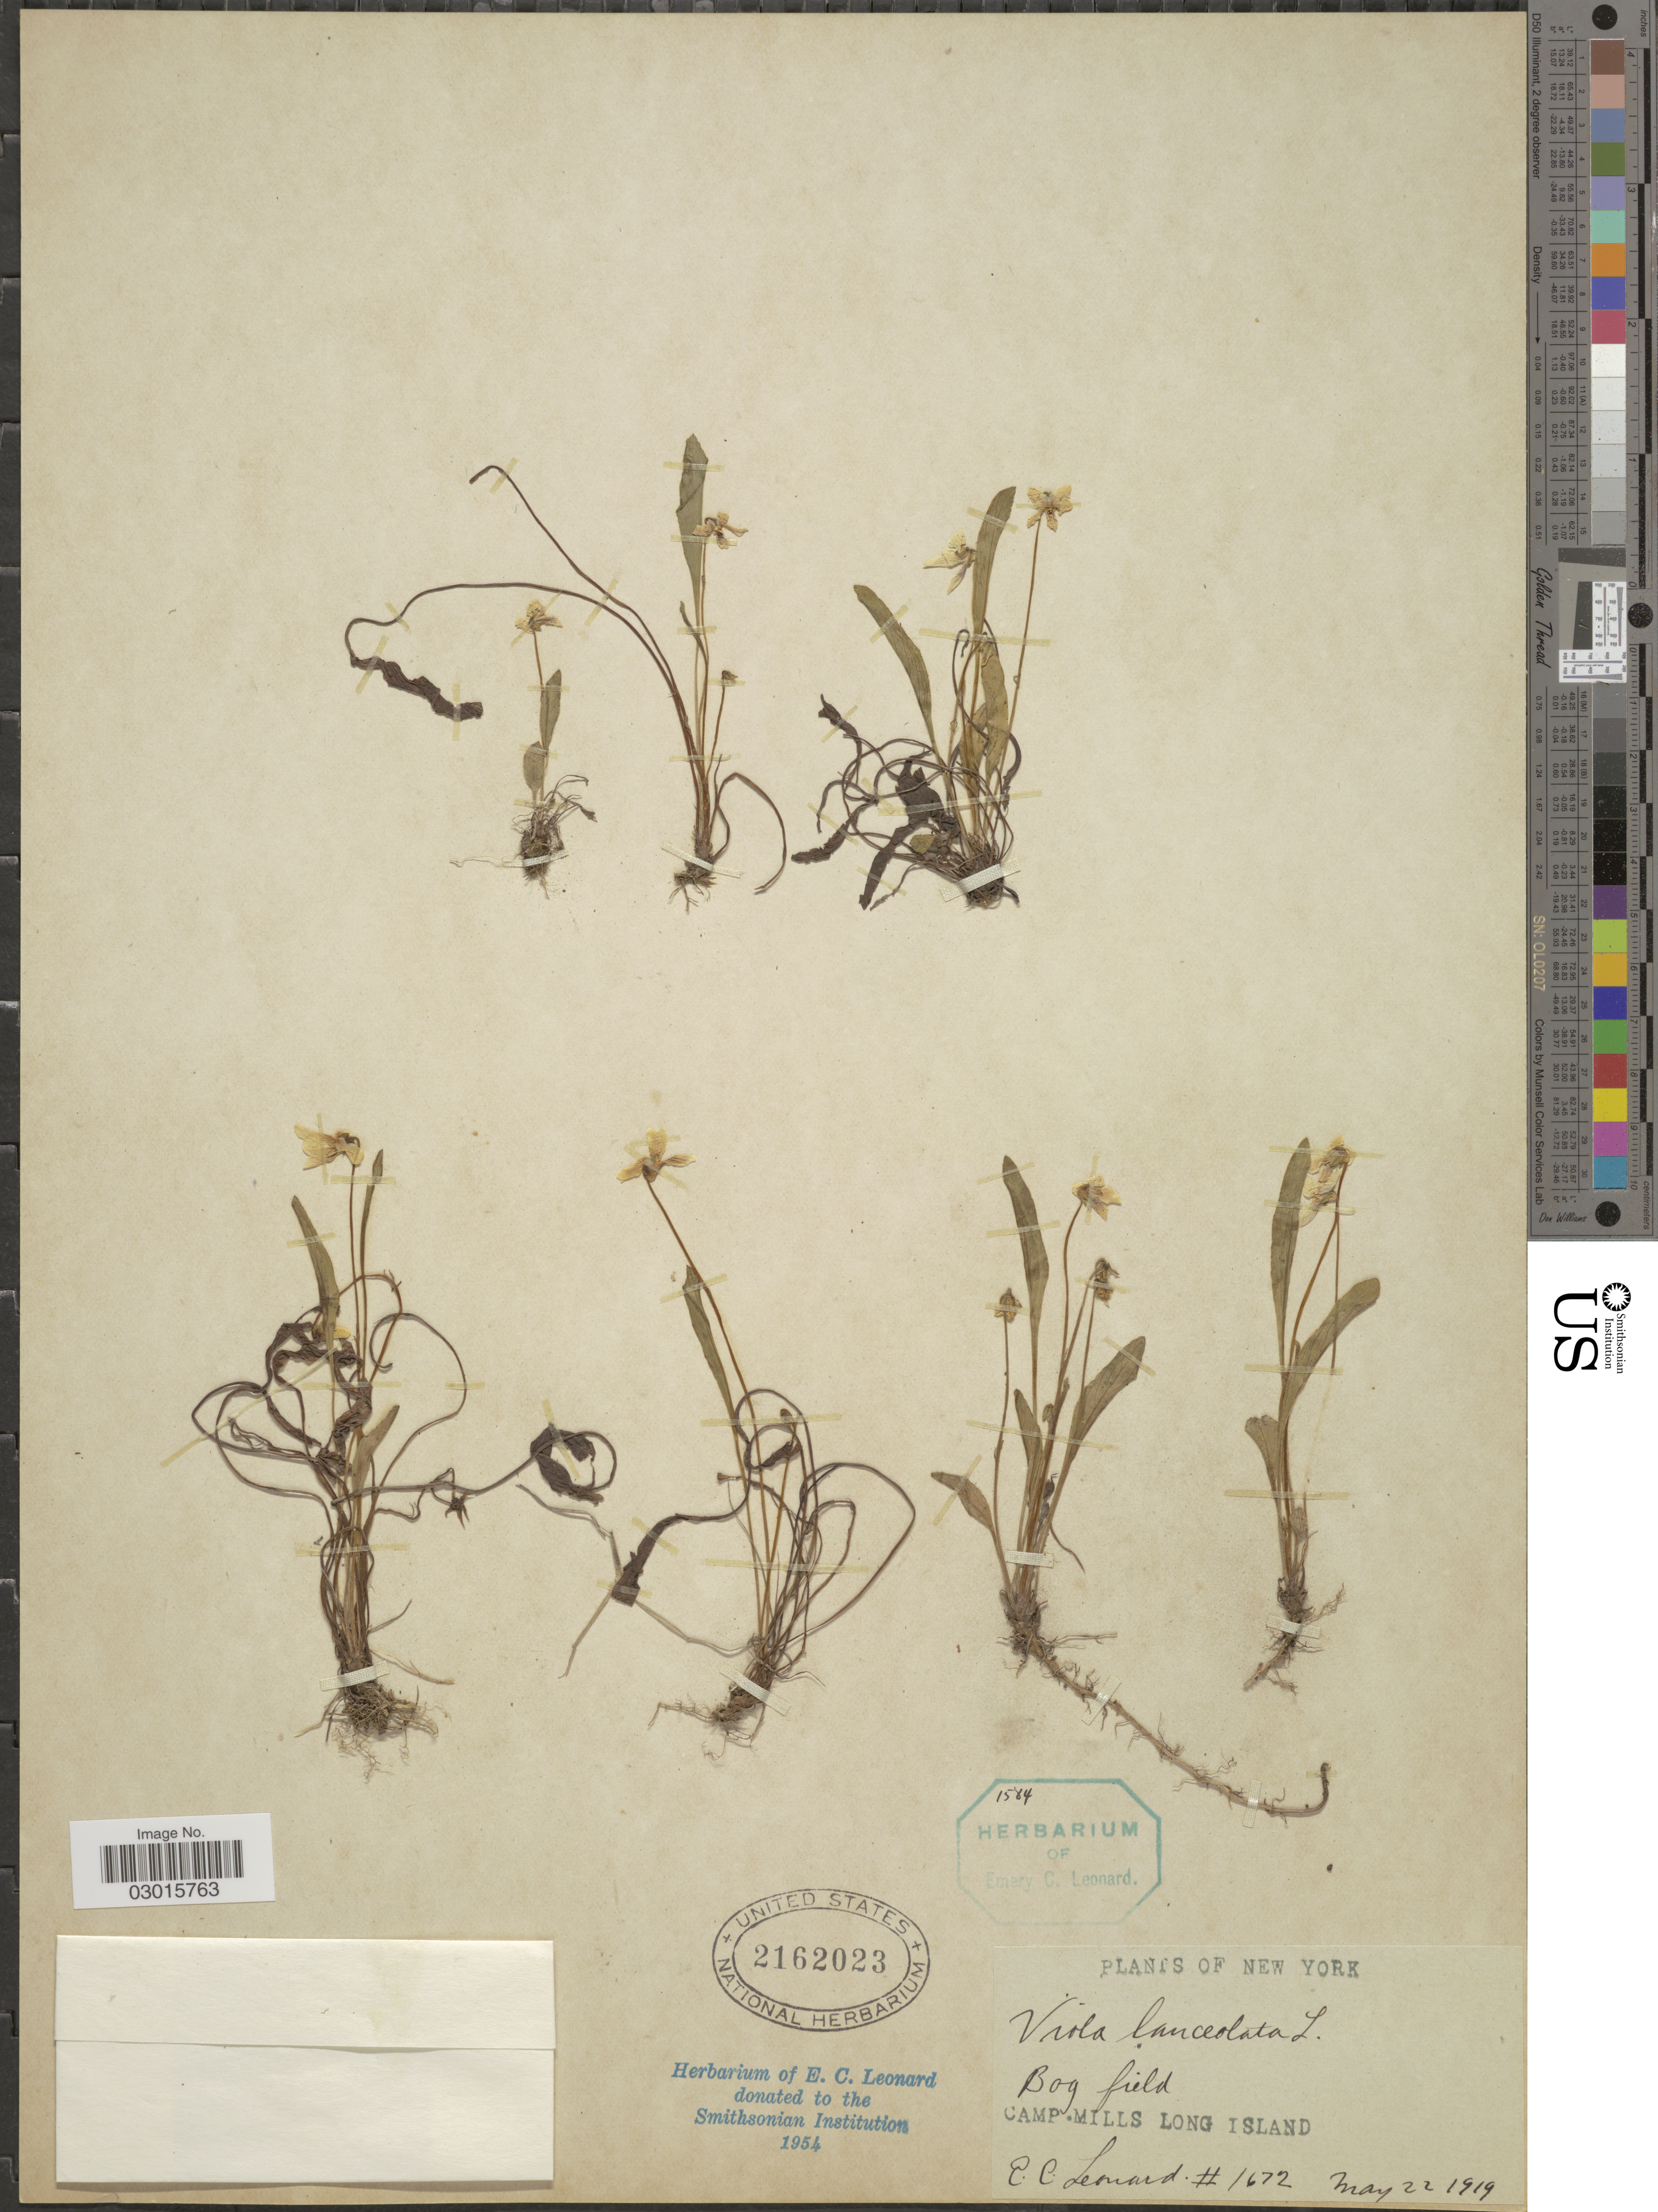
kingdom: Plantae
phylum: Tracheophyta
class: Magnoliopsida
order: Malpighiales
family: Violaceae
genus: Viola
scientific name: Viola lanceolata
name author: L.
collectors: E. C. Leonard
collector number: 1672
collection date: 1919-05-22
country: United States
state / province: New York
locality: Camp. Miles Long Island.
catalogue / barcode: US 2162023